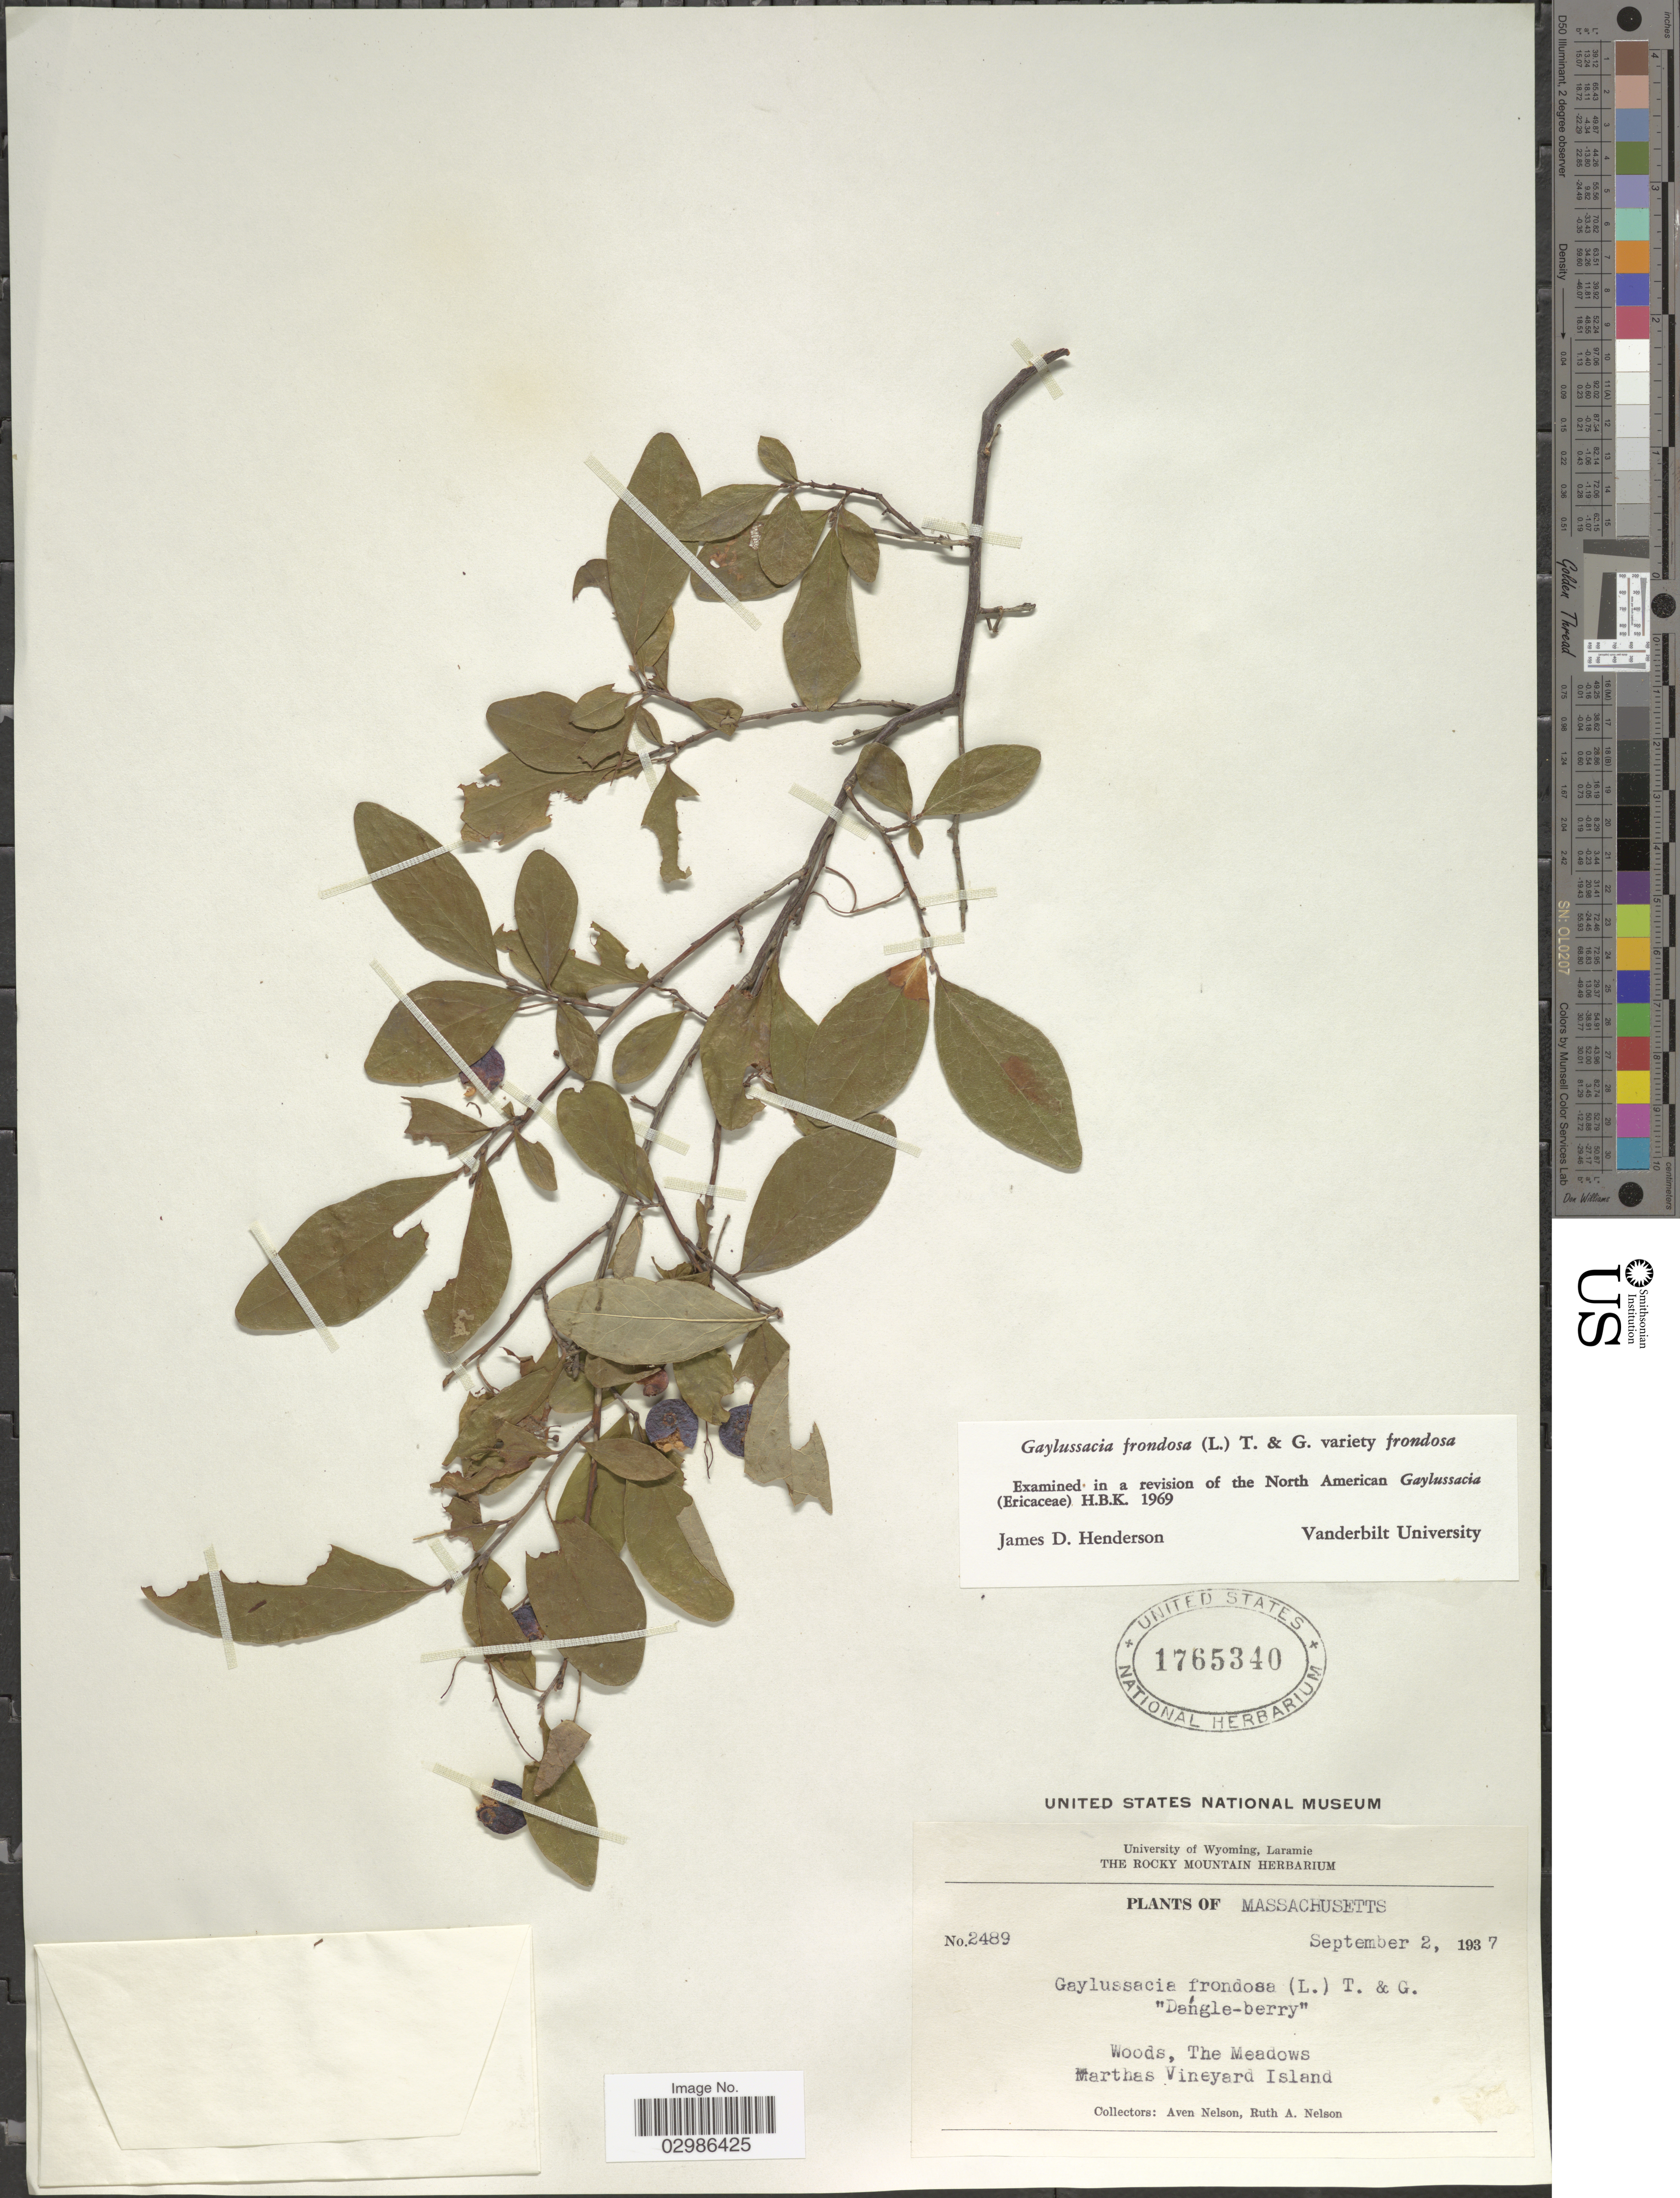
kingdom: Plantae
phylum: Tracheophyta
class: Magnoliopsida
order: Ericales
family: Ericaceae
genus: Gaylussacia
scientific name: Gaylussacia frondosa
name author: (L.) Torr. & A. Gray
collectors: A. Nelson & R. A. Nelson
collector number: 2489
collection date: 1937-09-02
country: United States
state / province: Massachusetts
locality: The Meadows. Marthas Vineyard Island.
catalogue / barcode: US 1765340